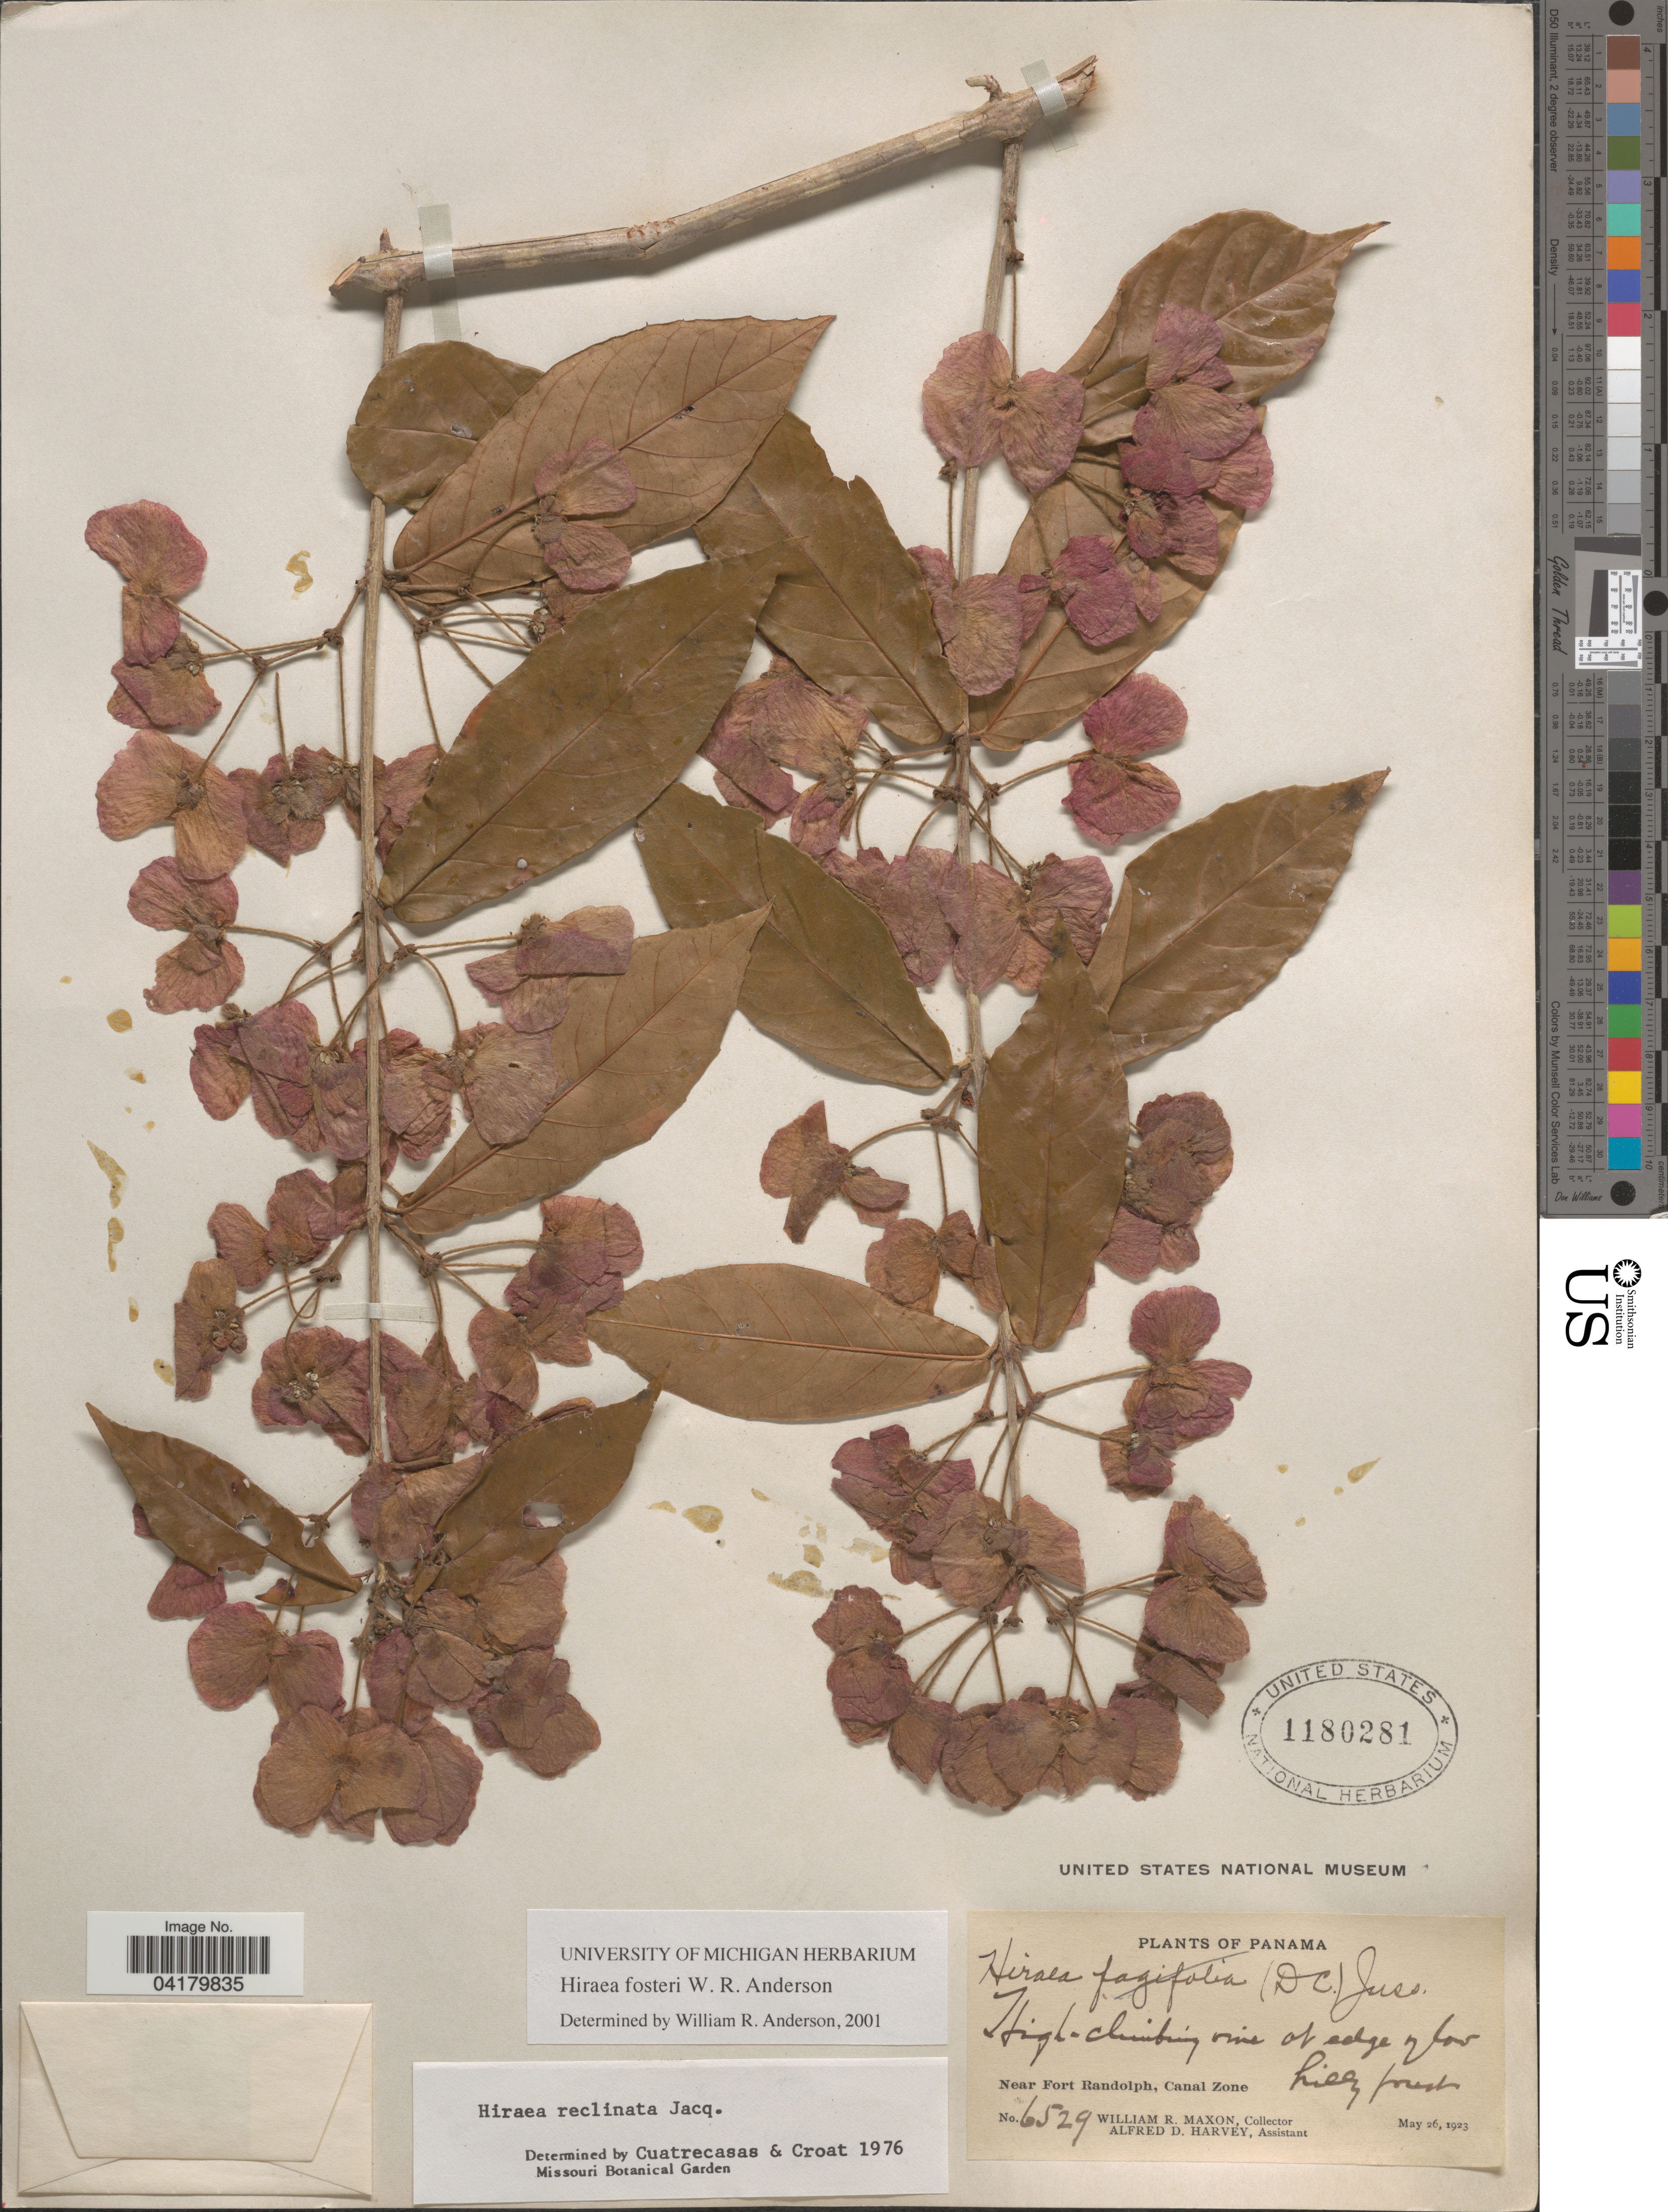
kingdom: Plantae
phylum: Tracheophyta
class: Magnoliopsida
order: Malpighiales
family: Malpighiaceae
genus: Hiraea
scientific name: Hiraea fosteri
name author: W.R. Anderson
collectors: W. R. Maxon & A. D. Harvey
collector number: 6529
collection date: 1923-05-26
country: Panama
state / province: Colón / Panamá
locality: Near Fort Randolph, Canal Zone.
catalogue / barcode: US 1180281